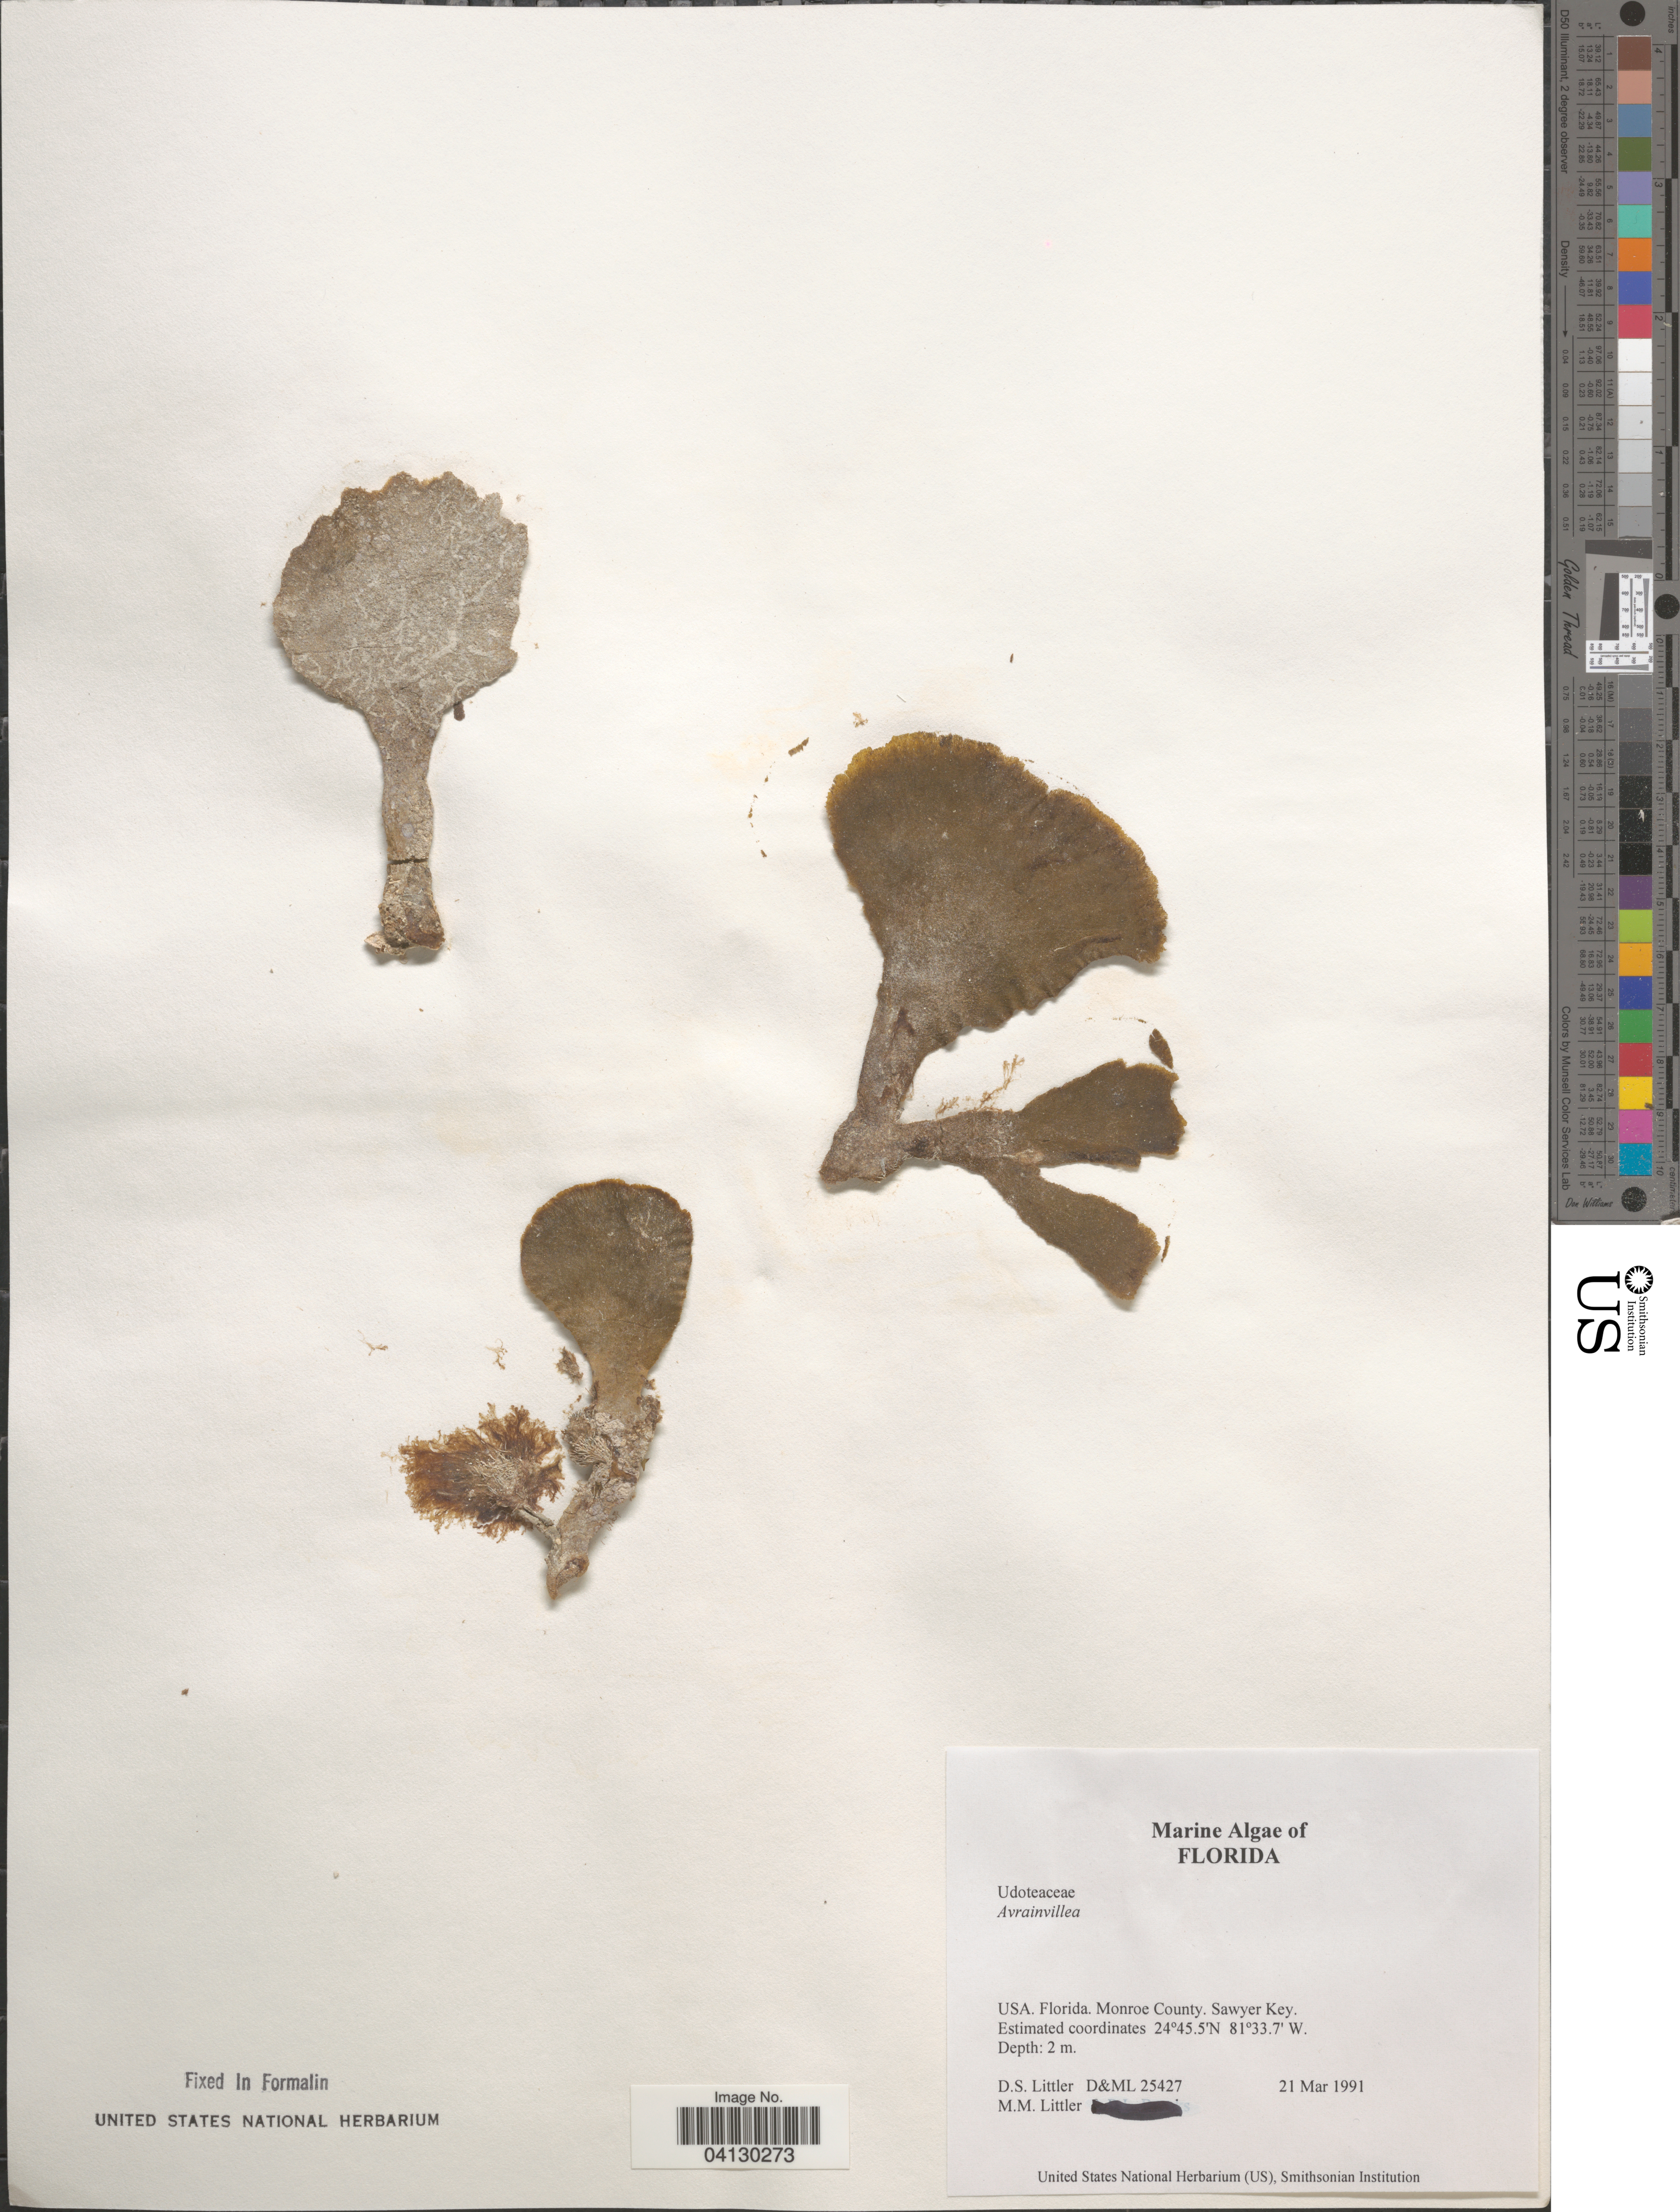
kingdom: Plantae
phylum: Chlorophyta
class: Ulvophyceae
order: Bryopsidales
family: Dichotomosiphonaceae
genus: Avrainvillea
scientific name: Avrainvillea sp.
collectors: D. S. Littler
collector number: D&ML25427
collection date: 1991-03-21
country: United States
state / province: Florida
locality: Monroe County. Sawyer Key.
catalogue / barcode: US 328911